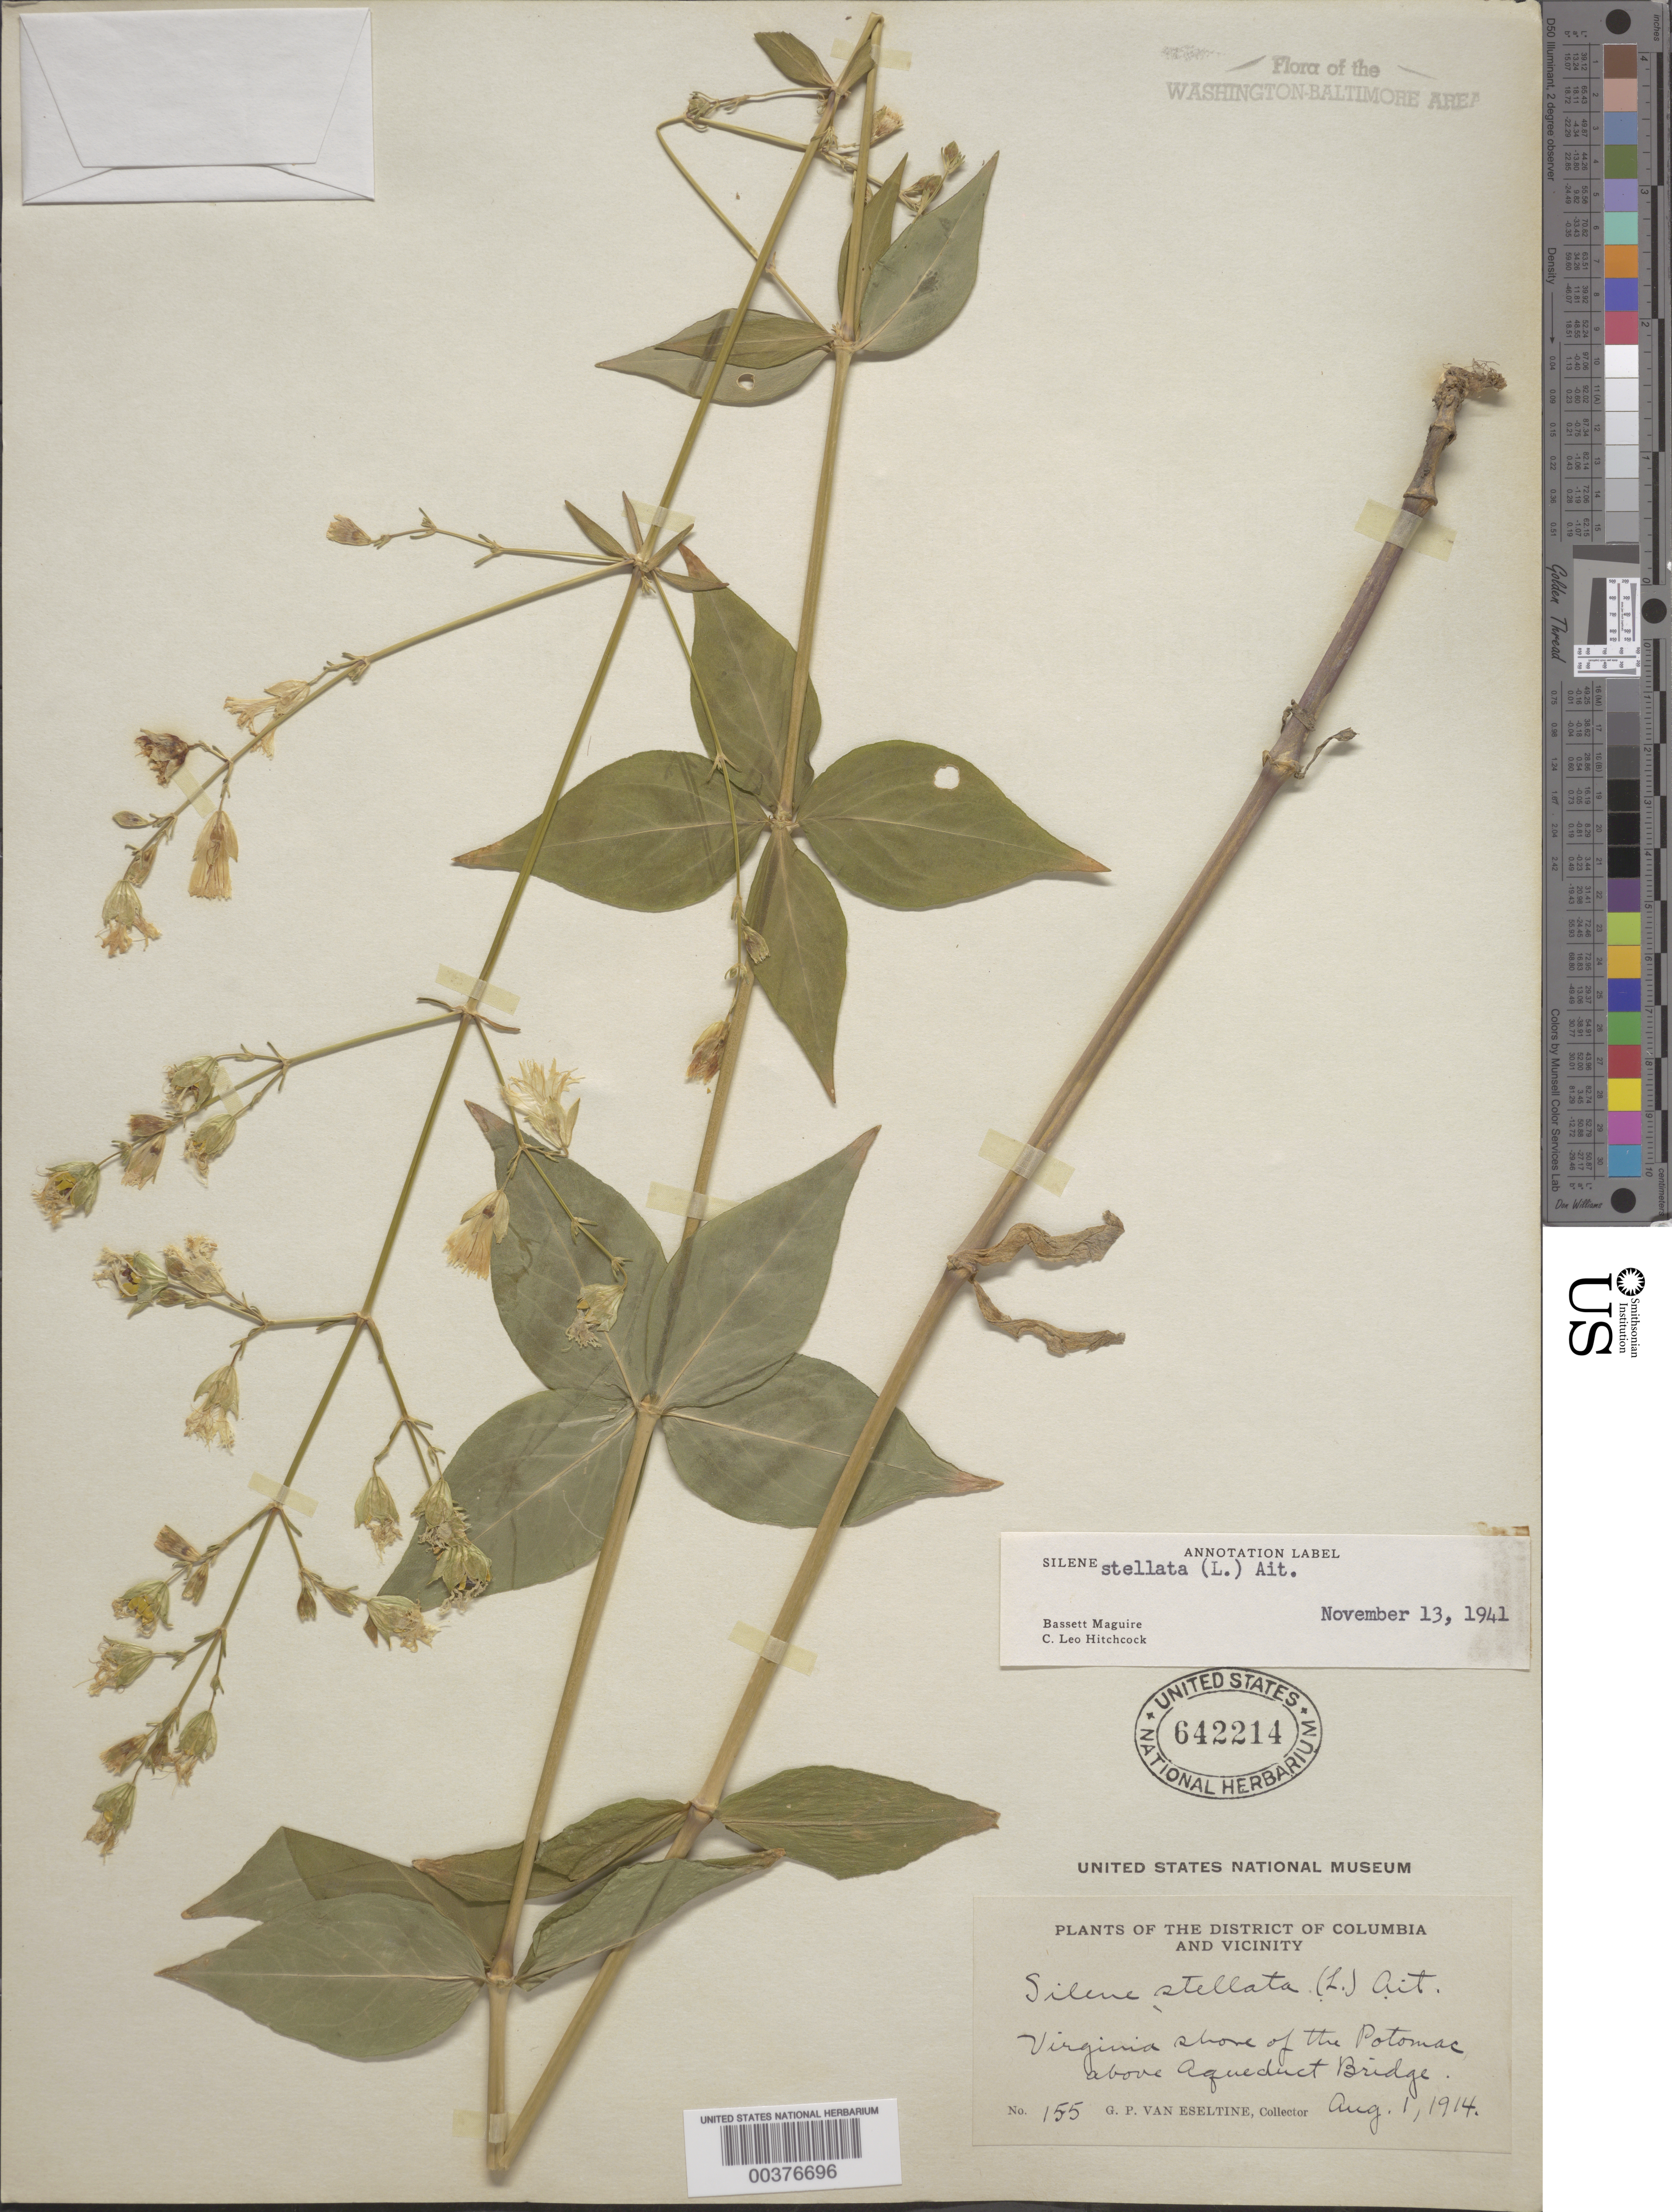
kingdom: Plantae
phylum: Tracheophyta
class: Magnoliopsida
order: Caryophyllales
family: Caryophyllaceae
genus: Silene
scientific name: Silene stellata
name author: (L.) Coyte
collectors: G. P. Van Eseltine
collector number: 155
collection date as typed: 01 Aug 1914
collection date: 1914-08-01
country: United States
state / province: Virginia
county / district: Arlington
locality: Potomac shore above Aqueduct Bridge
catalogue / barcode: US 642214